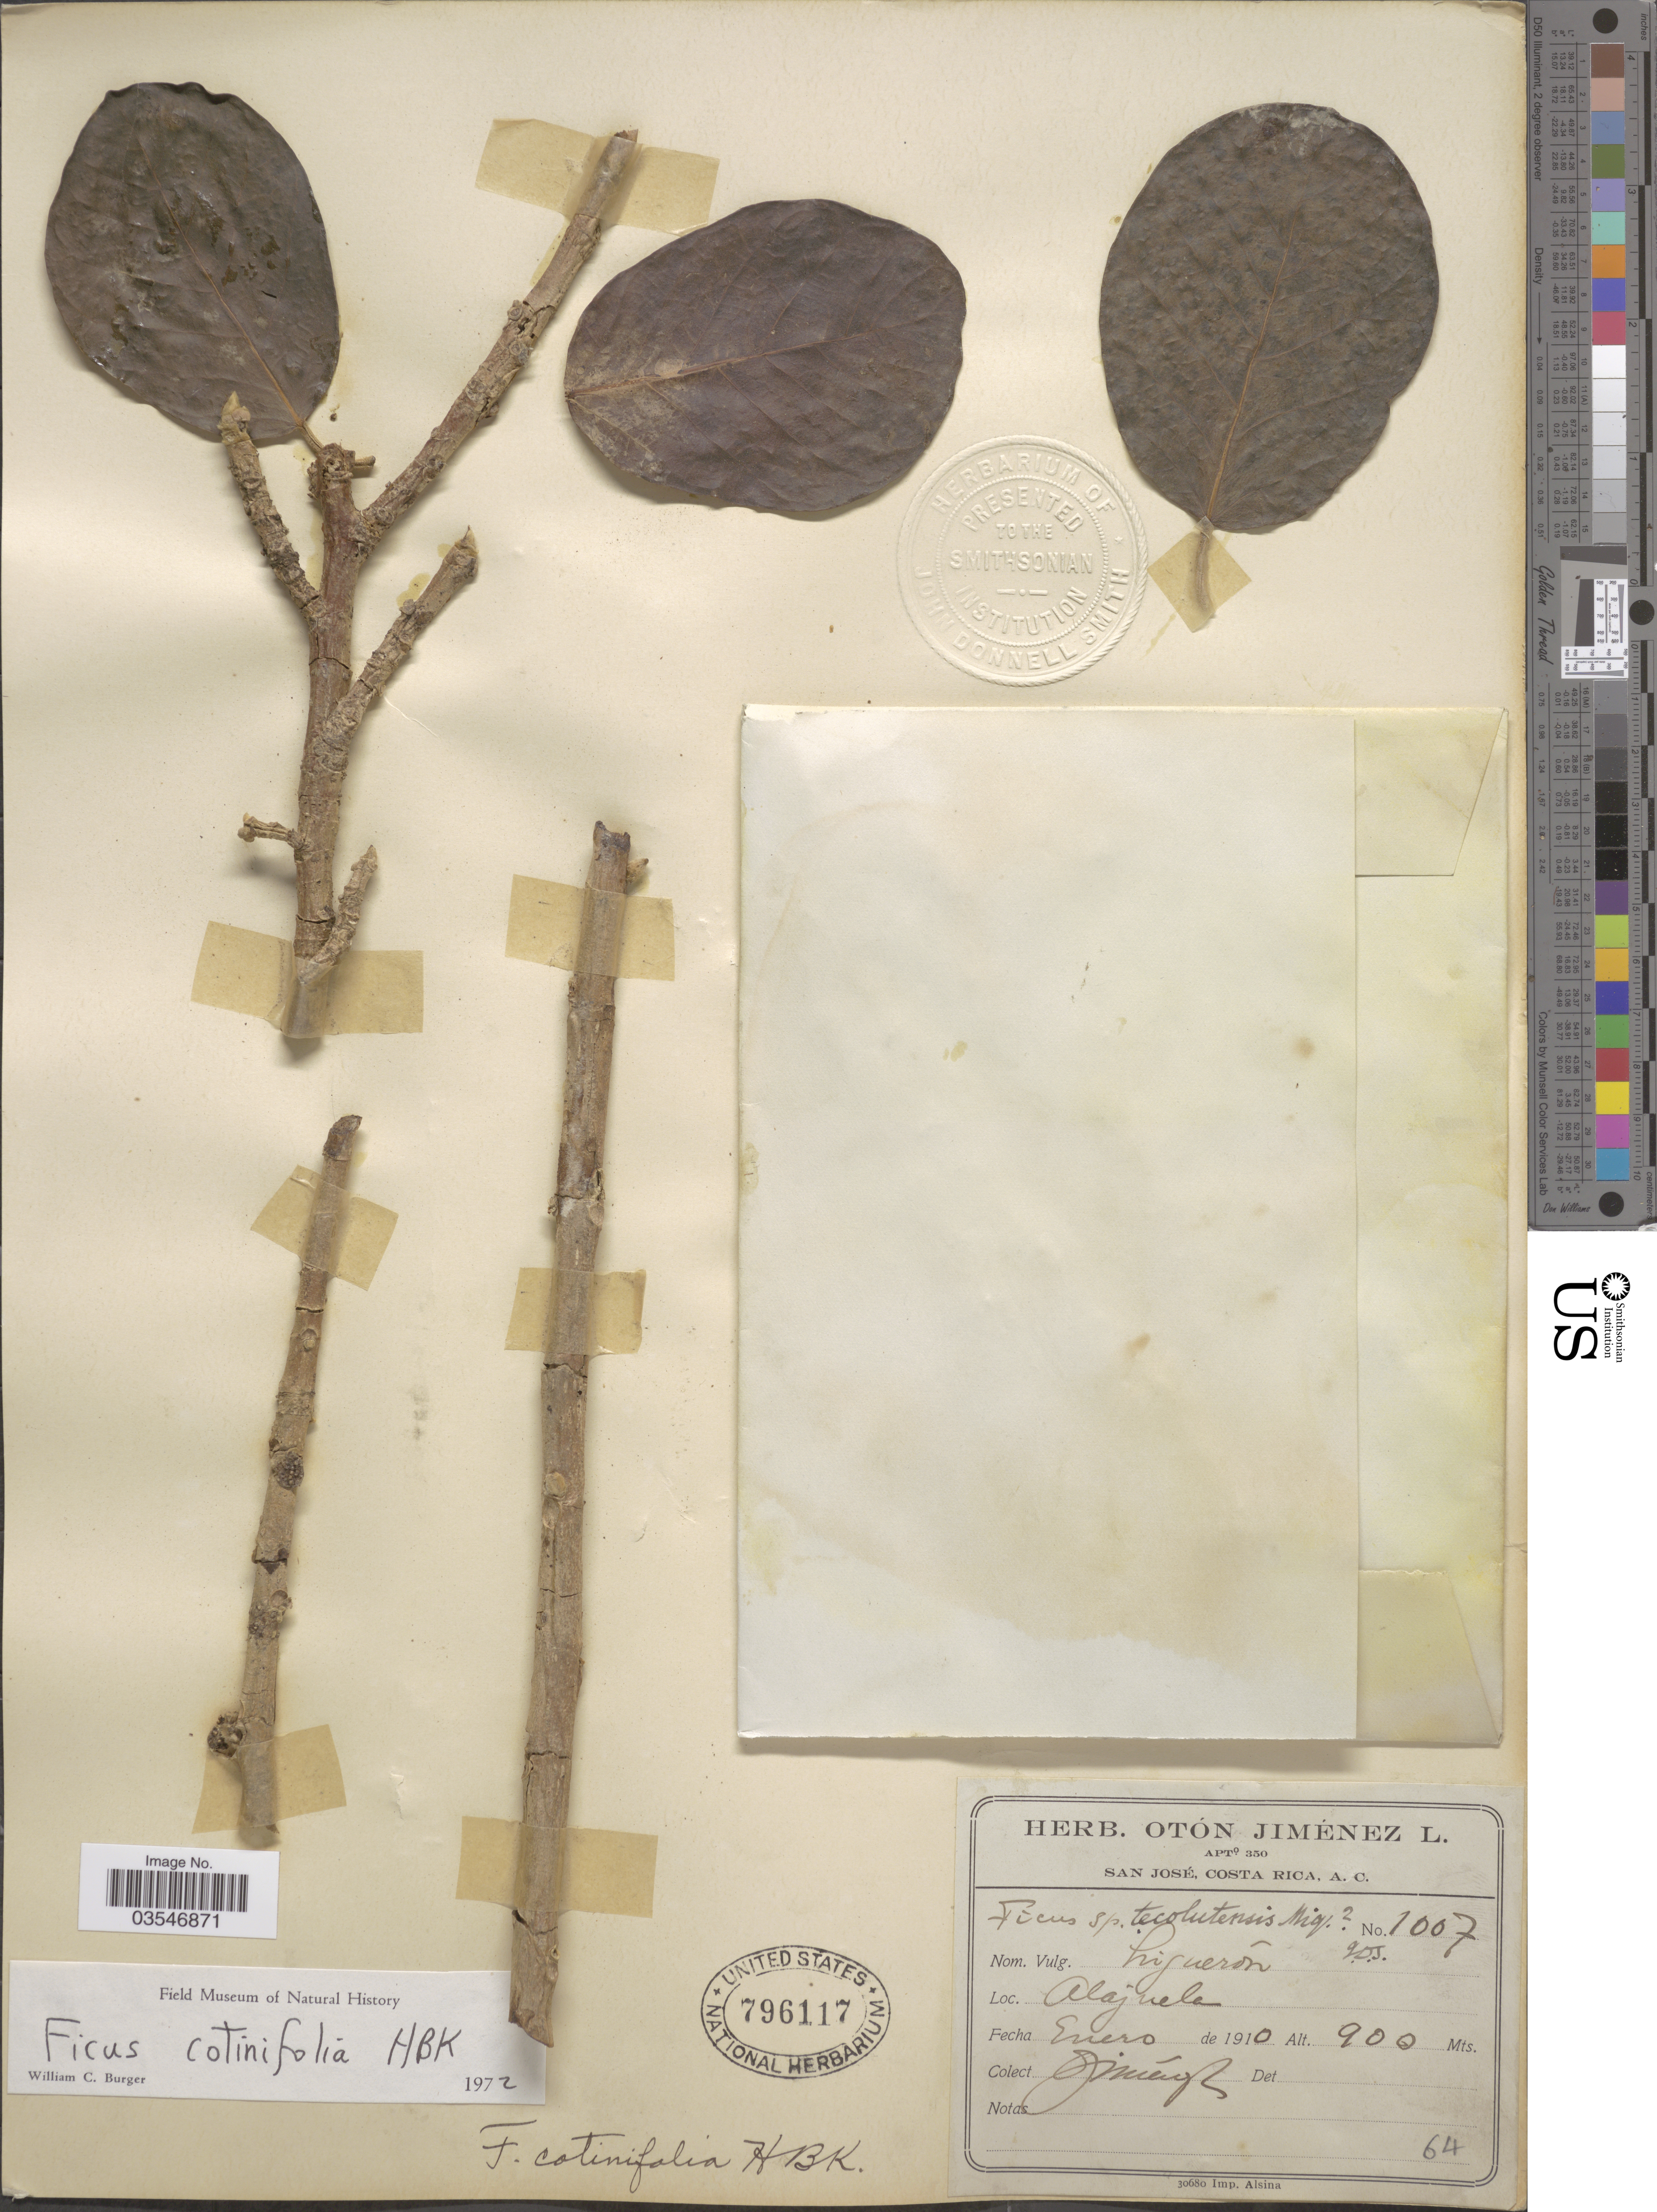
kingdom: Plantae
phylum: Tracheophyta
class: Magnoliopsida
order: Rosales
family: Moraceae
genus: Ficus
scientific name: Ficus cotinifolia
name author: Kunth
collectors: O. Jiménez L.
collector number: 1007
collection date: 1910-01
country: Costa Rica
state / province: Alajuela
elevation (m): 900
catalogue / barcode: US 796117